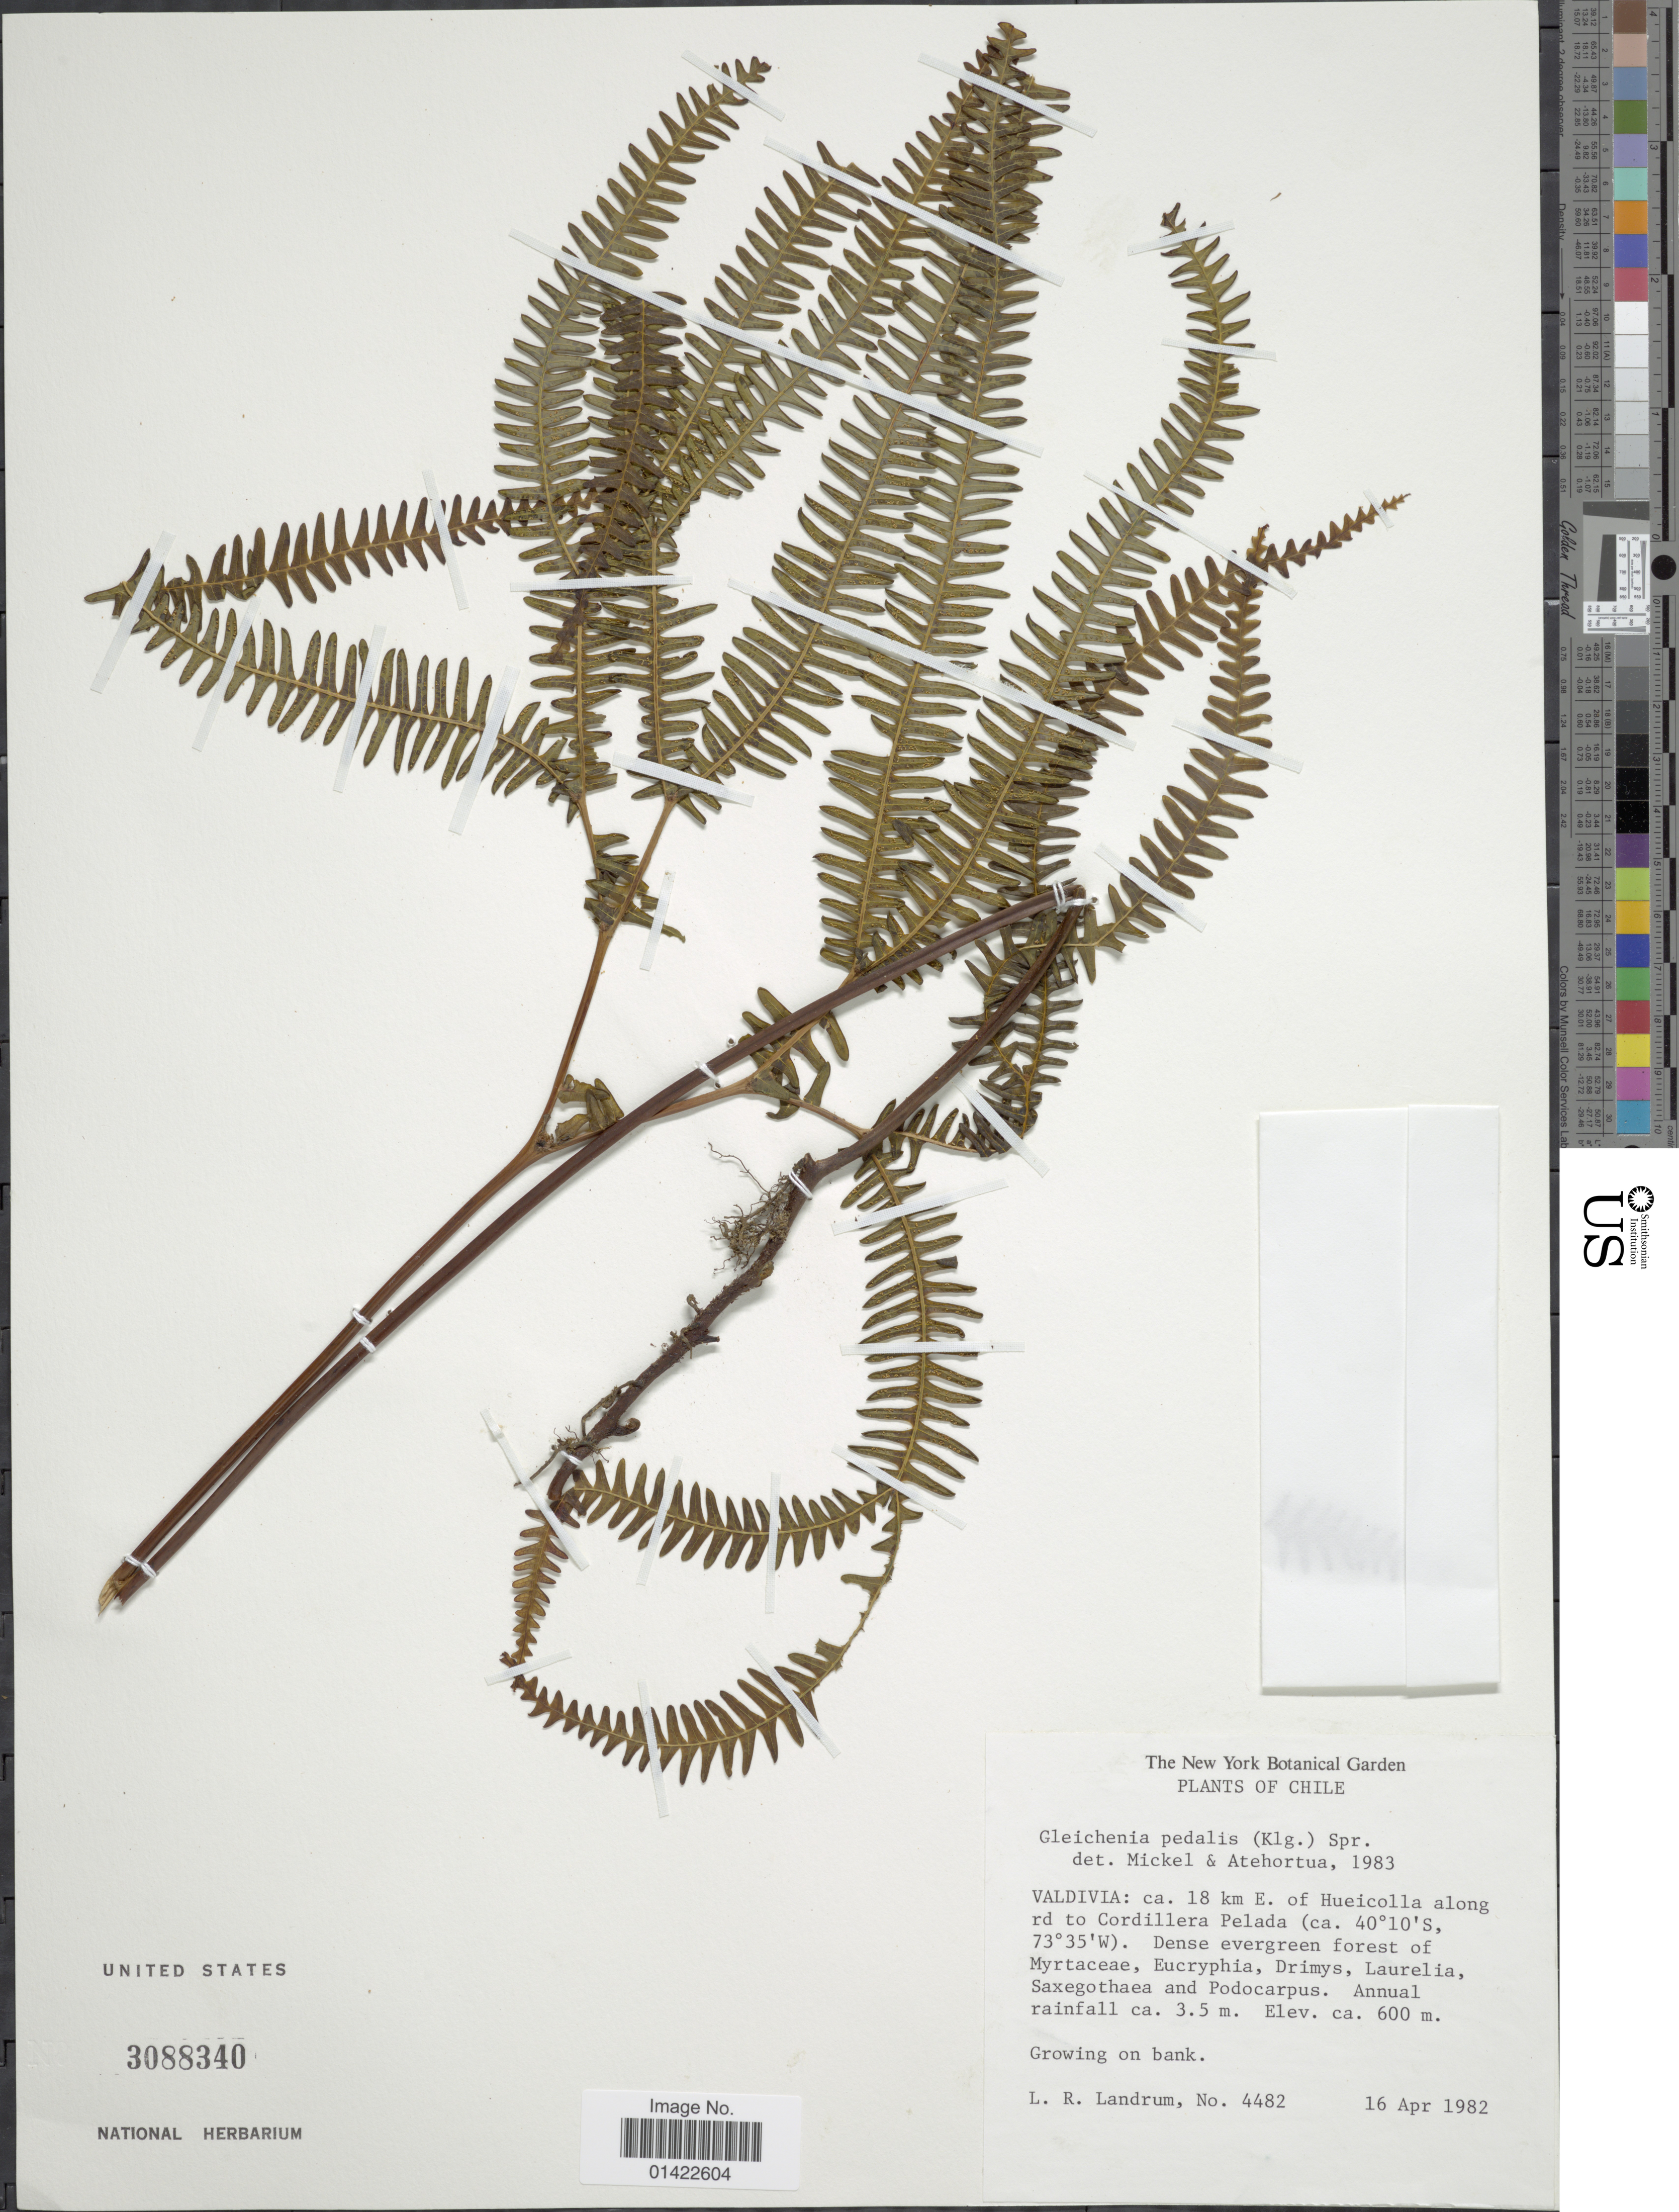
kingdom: Plantae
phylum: Tracheophyta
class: Polypodiopsida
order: Gleicheniales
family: Gleicheniaceae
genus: Sticherus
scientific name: Sticherus squamulosus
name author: (Desv.) Nakai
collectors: L. R. Landrum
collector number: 4482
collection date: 1982-04-16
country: Chile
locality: Valdivia: ca. 18 km E. of Hueicolla along rd to Cordillera Pelada.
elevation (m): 600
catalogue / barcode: US 3088340